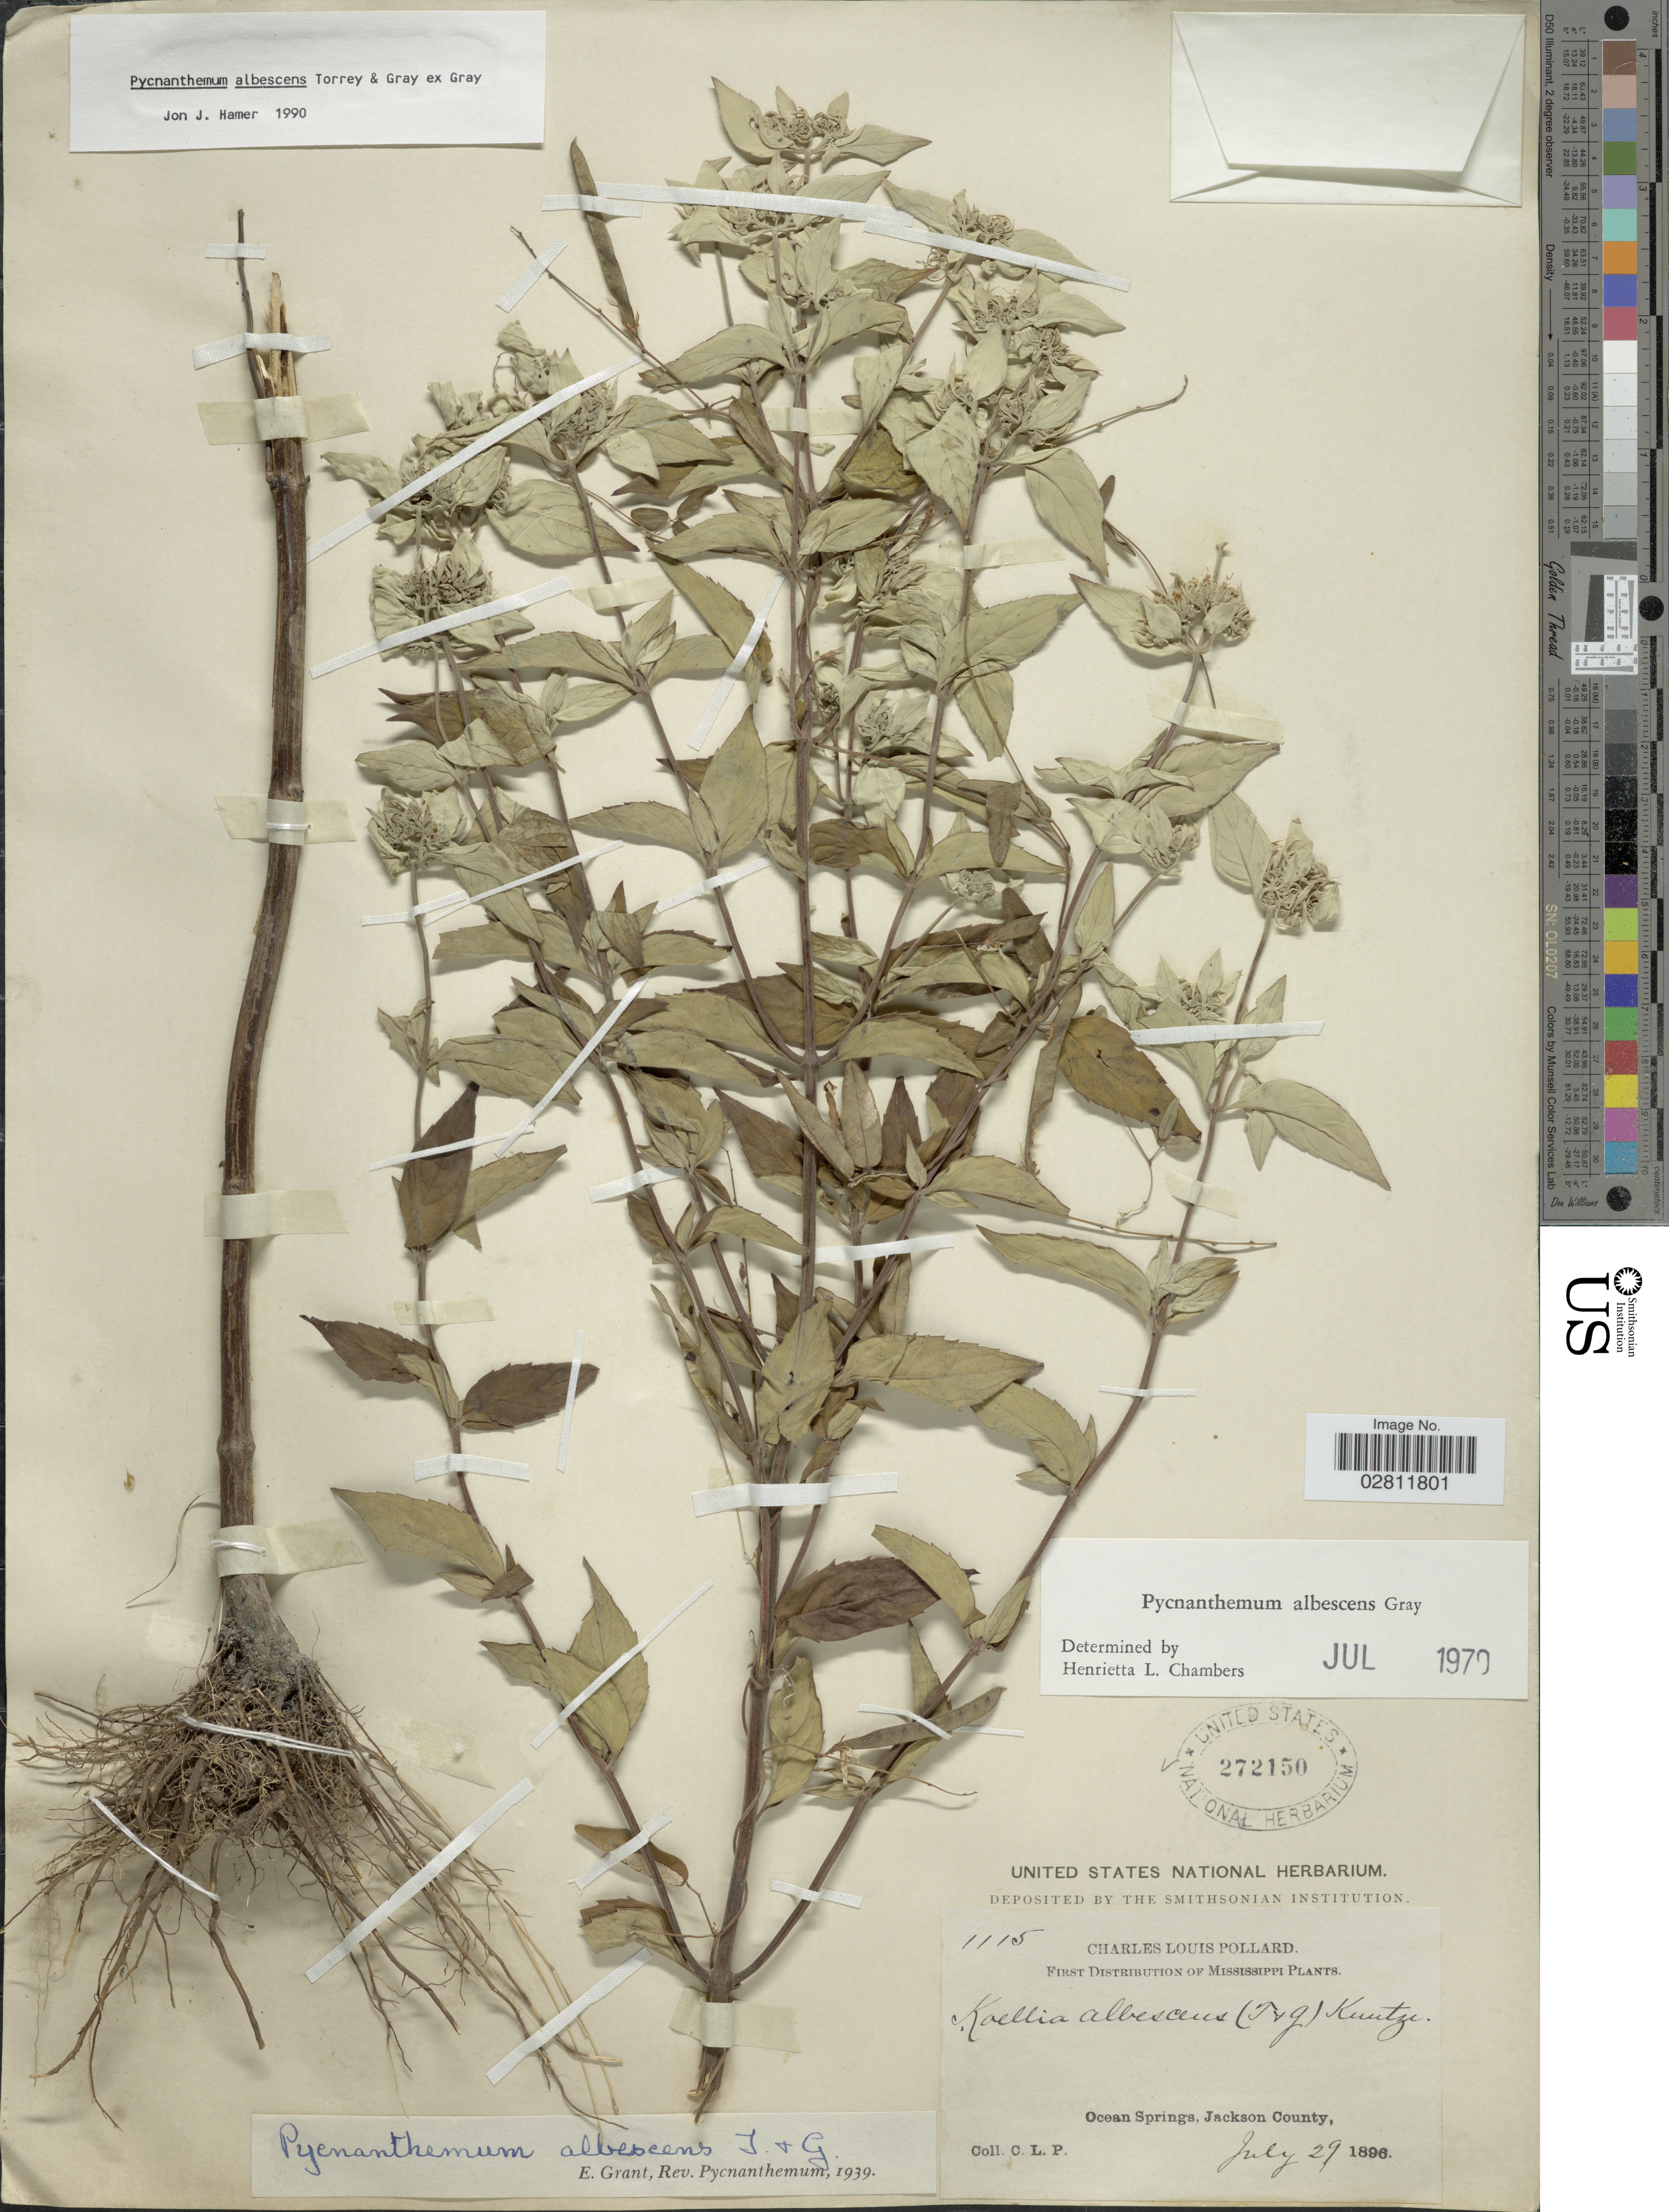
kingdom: Plantae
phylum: Tracheophyta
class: Magnoliopsida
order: Lamiales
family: Lamiaceae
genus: Pycnanthemum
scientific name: Pycnanthemum albescens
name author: Torr. & A. Gray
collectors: C. L. Pollard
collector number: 1115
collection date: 1896-07-29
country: United States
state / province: Mississippi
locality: Ocean Springs, Jackson County.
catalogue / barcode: US 272150